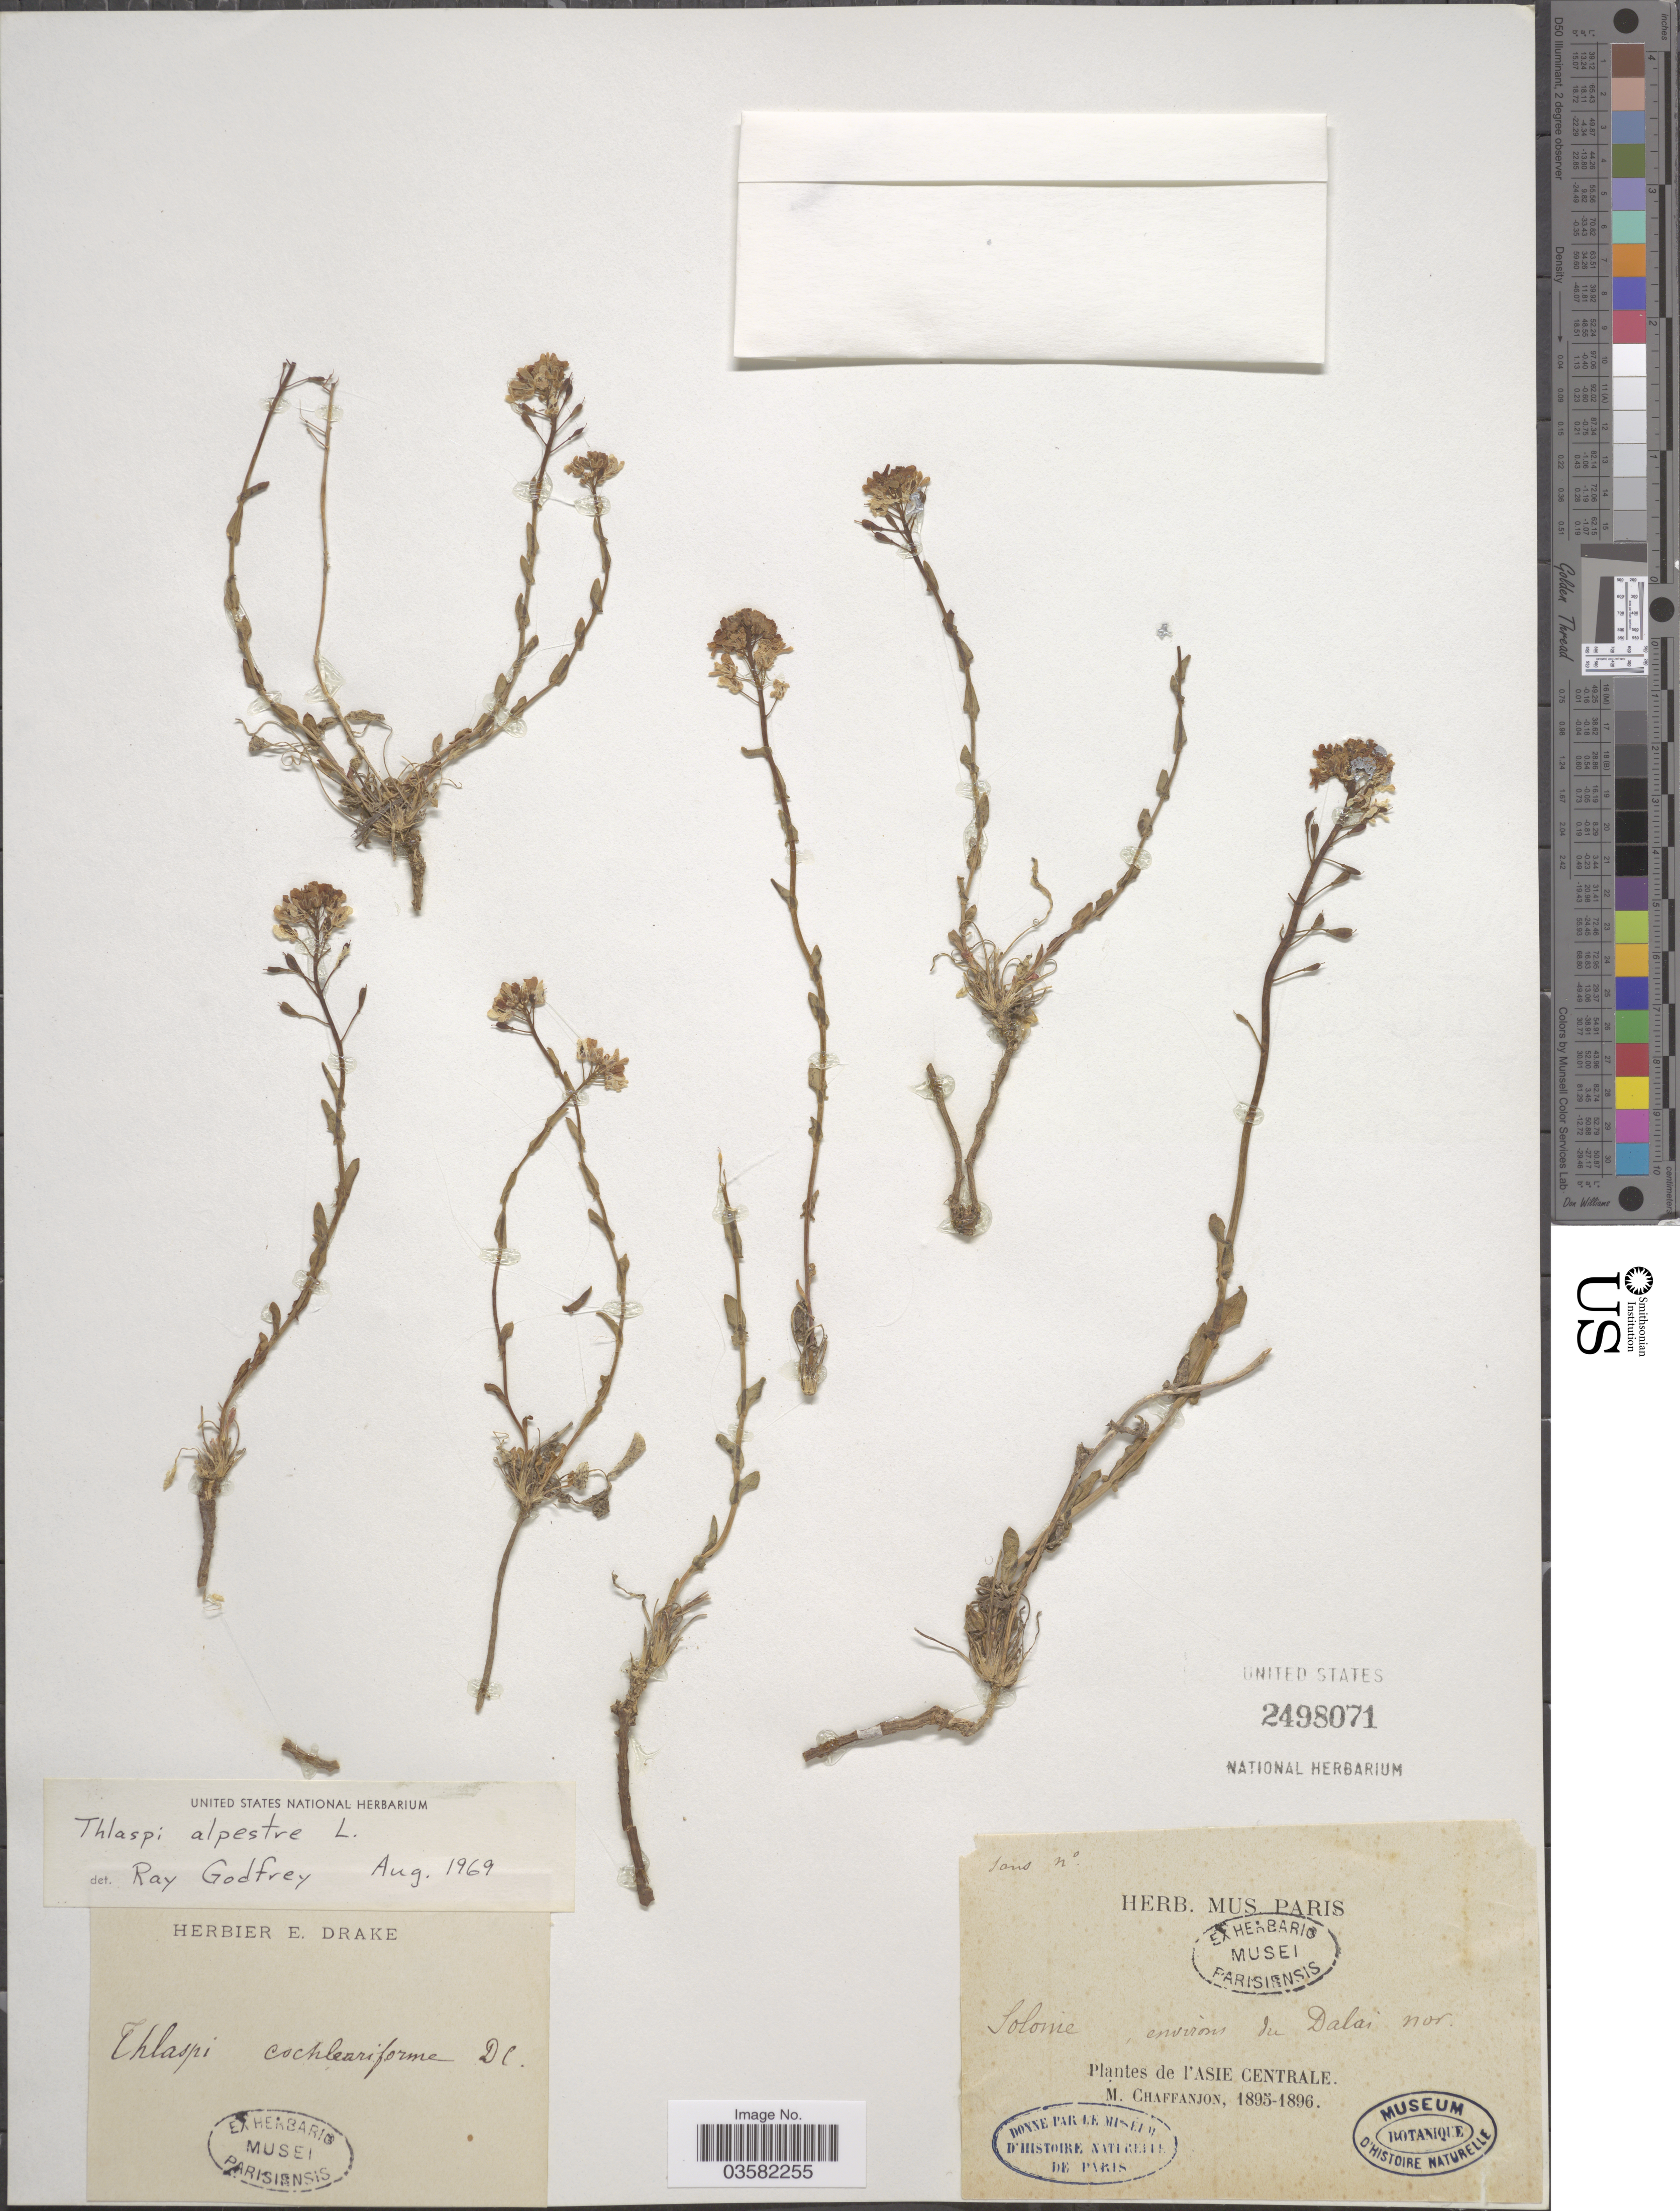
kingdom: Plantae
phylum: Tracheophyta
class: Magnoliopsida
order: Brassicales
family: Brassicaceae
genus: Thlaspi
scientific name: Thlaspi alpestre L. nom. illeg.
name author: L.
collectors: M. Chaffanjon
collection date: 1895/1896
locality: Solonie, environs du Dalai nor. l'Asie Centrale.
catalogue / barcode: US 2498071